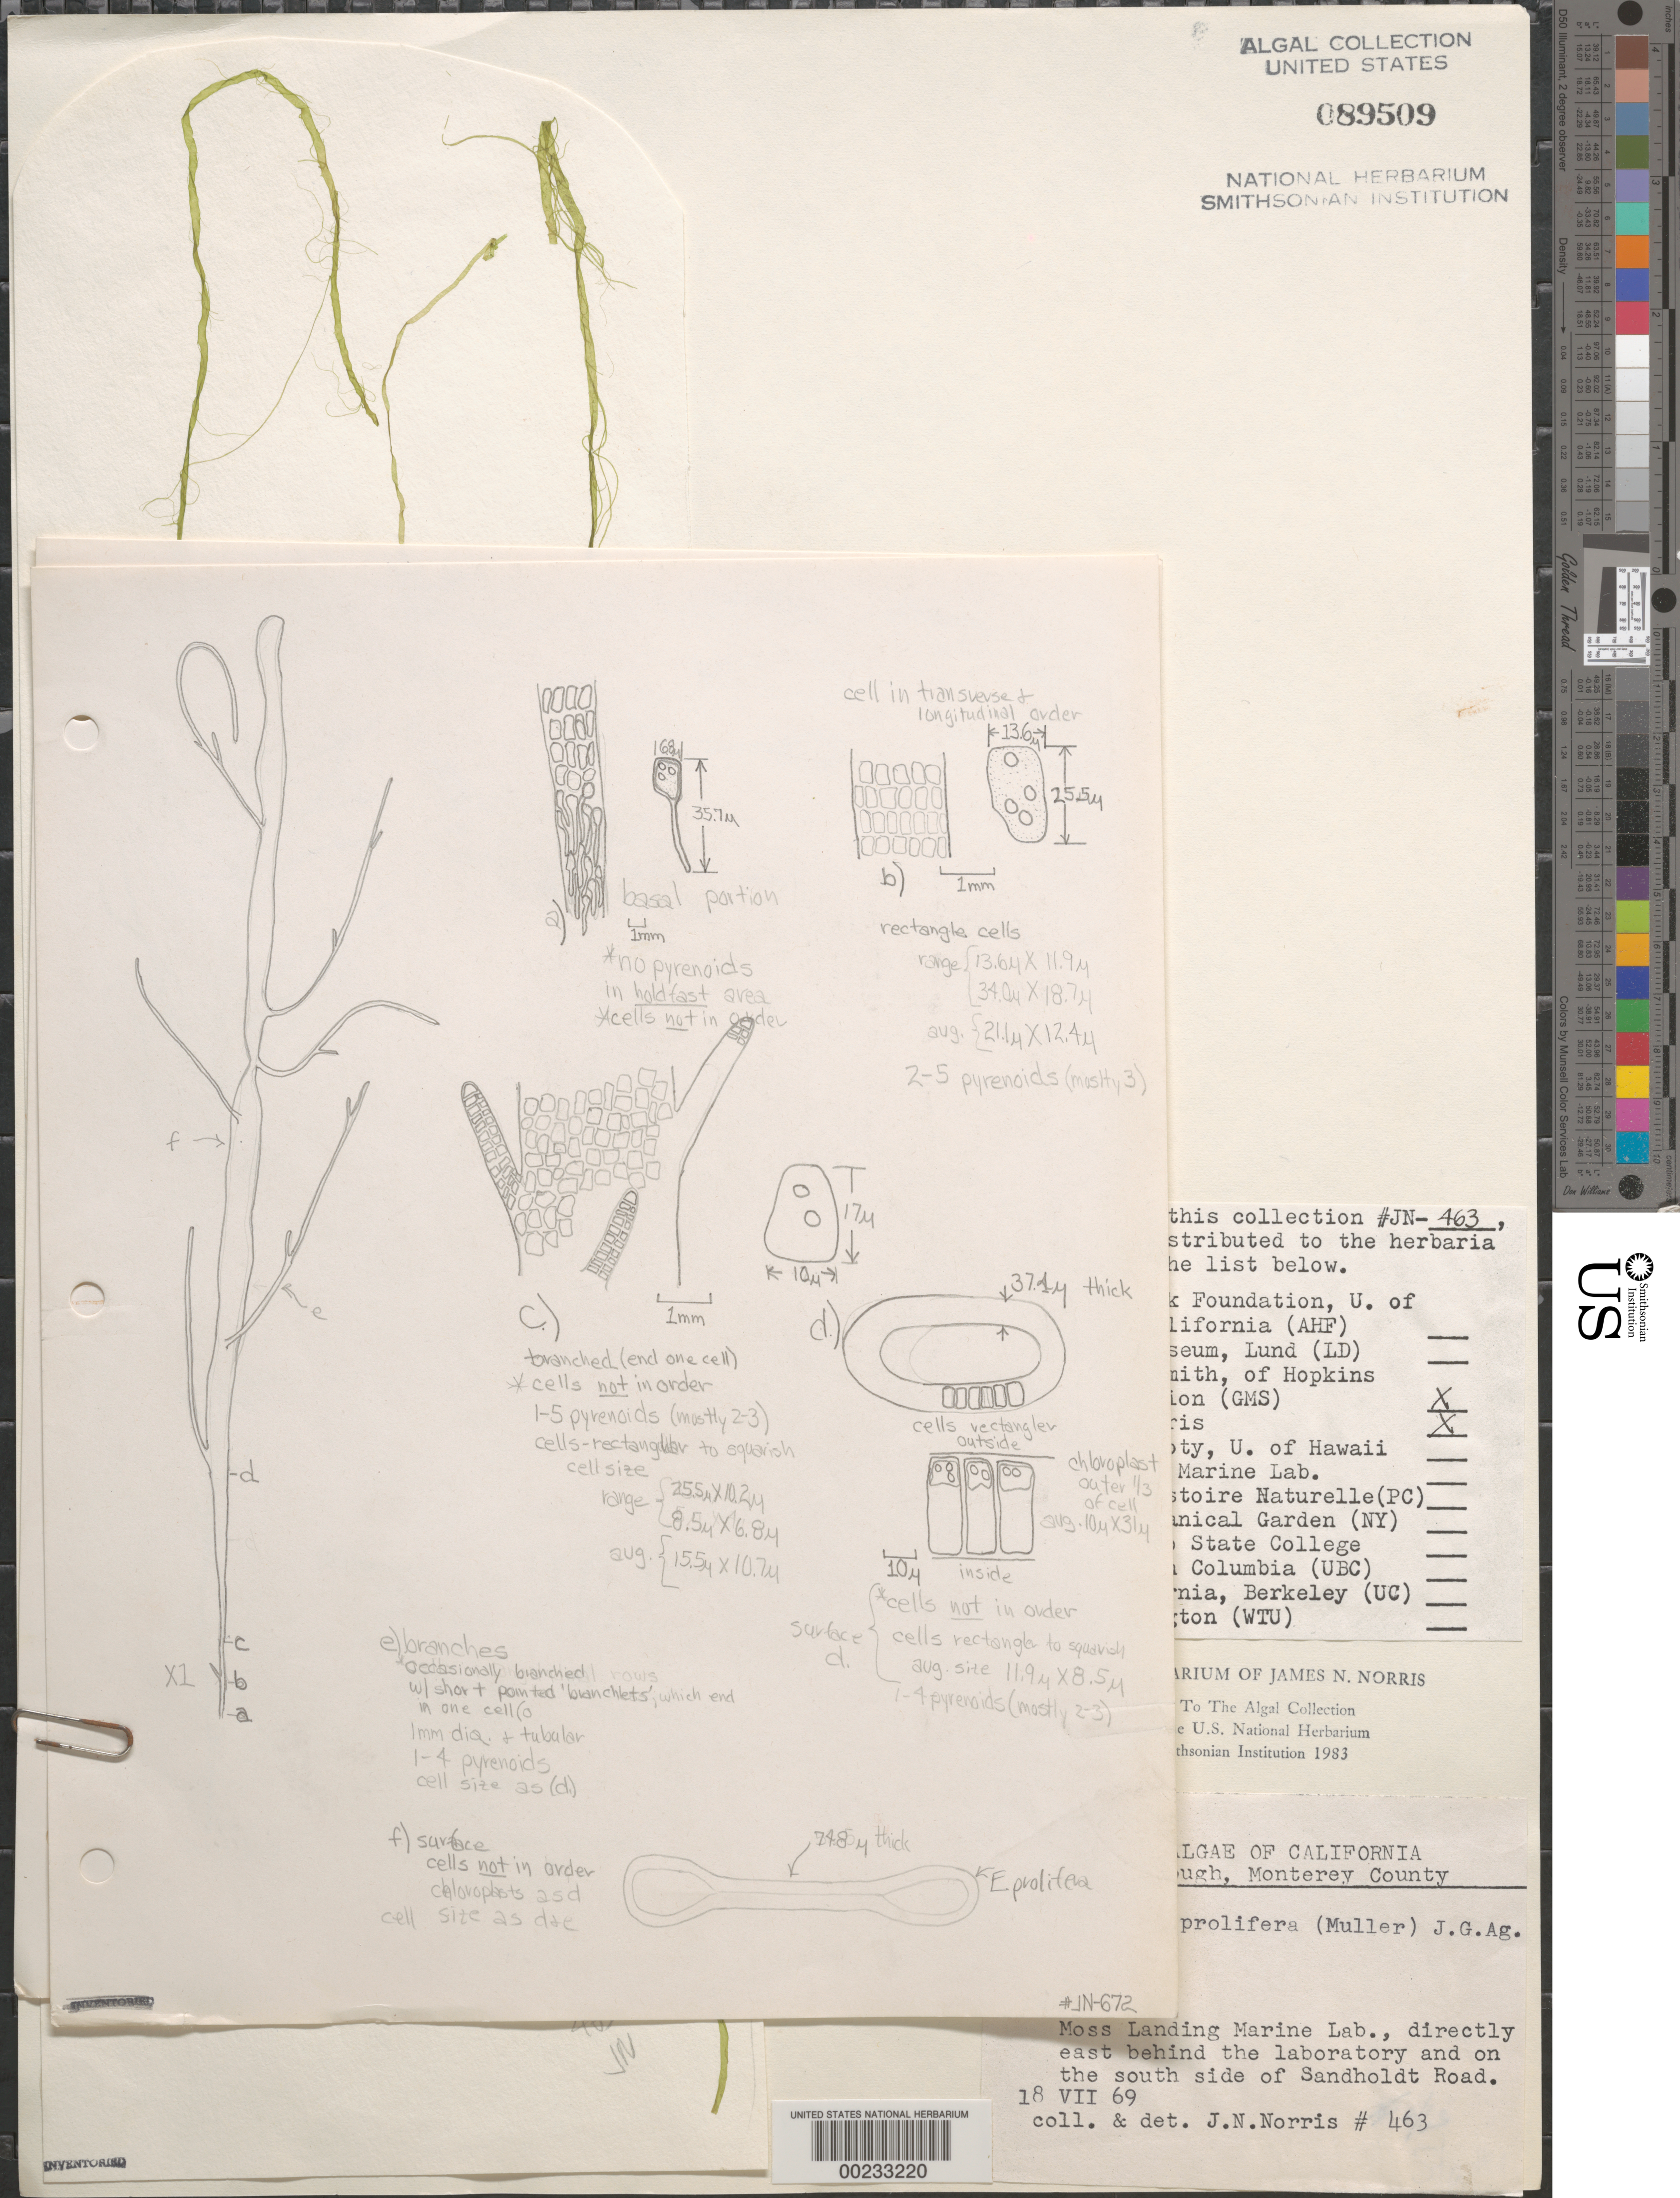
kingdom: Plantae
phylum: Chlorophyta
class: Ulvophyceae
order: Ulvales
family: Ulvaceae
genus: Ulva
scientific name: Ulva prolifera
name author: O.F. Müller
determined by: Algae name updating Project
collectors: J. N. Norris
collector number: JN-463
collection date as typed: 18 Jul 1969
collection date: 1969-07-18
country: United States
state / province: California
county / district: Monterey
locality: Elkhorn Slough, Moss Landing Marine Laboratory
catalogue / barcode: US 89509